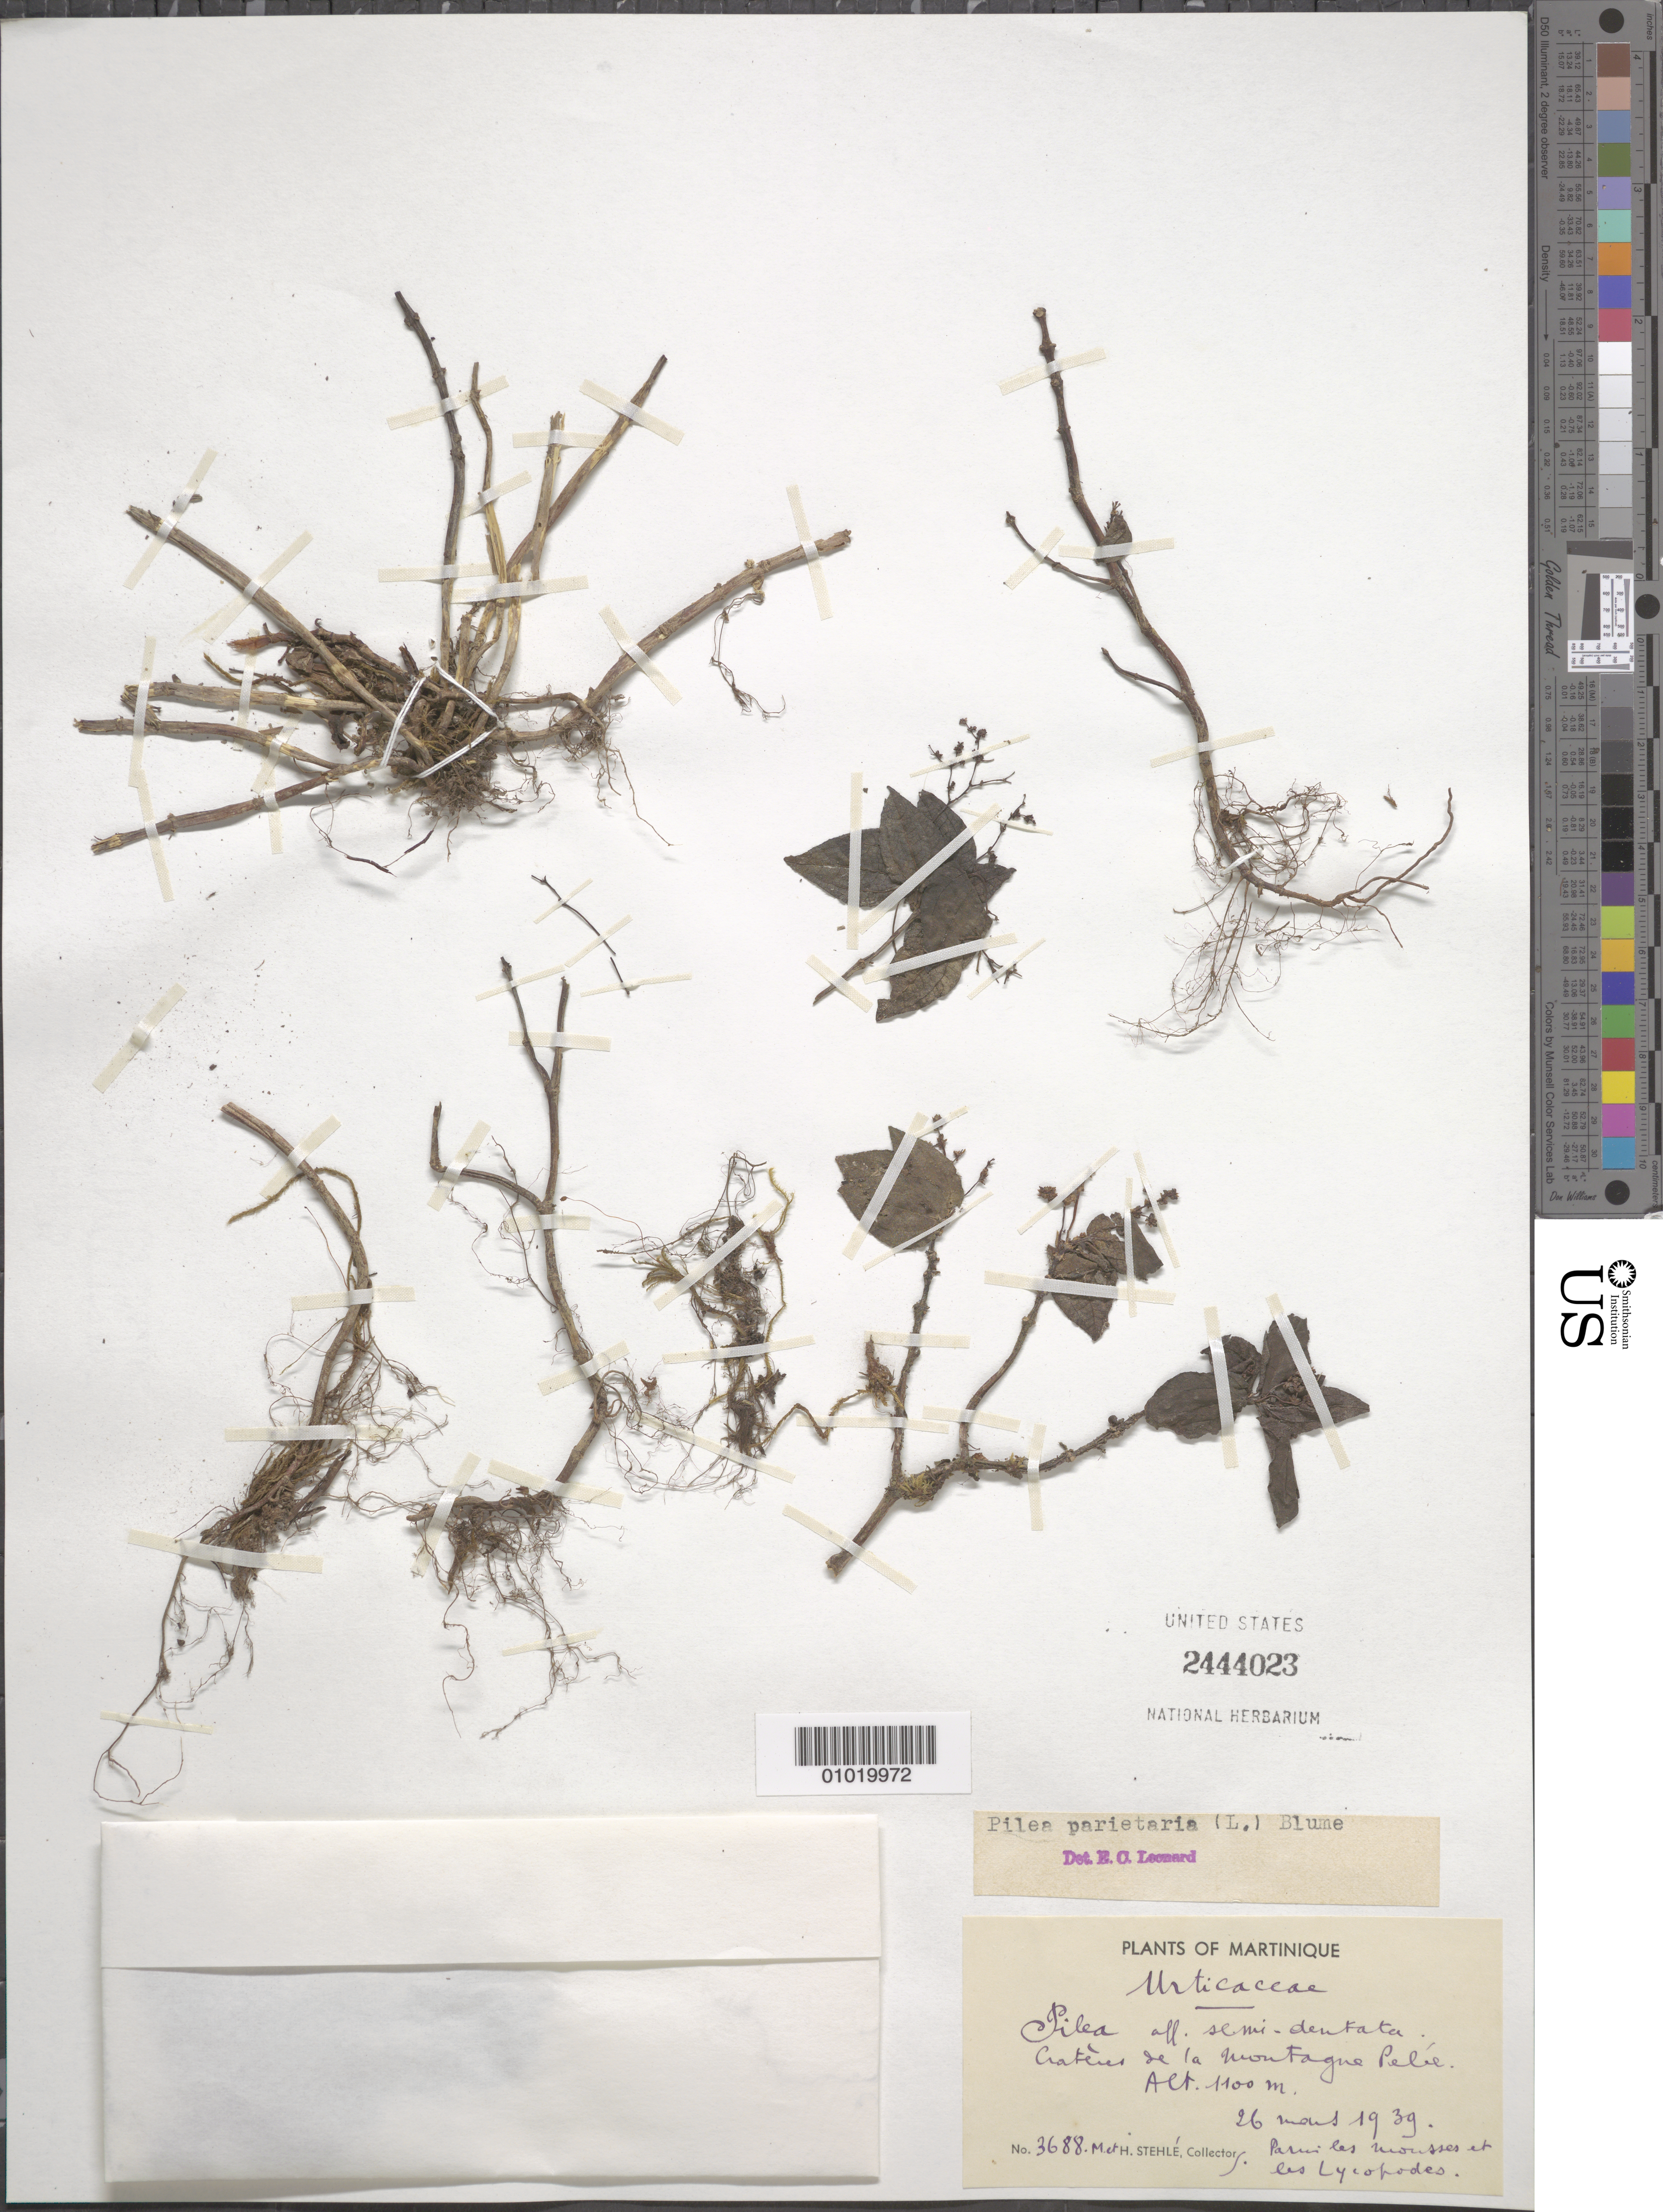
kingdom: Plantae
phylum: Tracheophyta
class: Magnoliopsida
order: Rosales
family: Urticaceae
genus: Pilea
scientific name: Pilea parietaria var. parietaria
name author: (L.) Blume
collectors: H. Stehlé & M. Stehlé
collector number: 3688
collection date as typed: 26 Mar 1939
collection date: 1939-03-26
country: Martinique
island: Martinique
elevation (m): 1100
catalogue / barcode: US 2444023